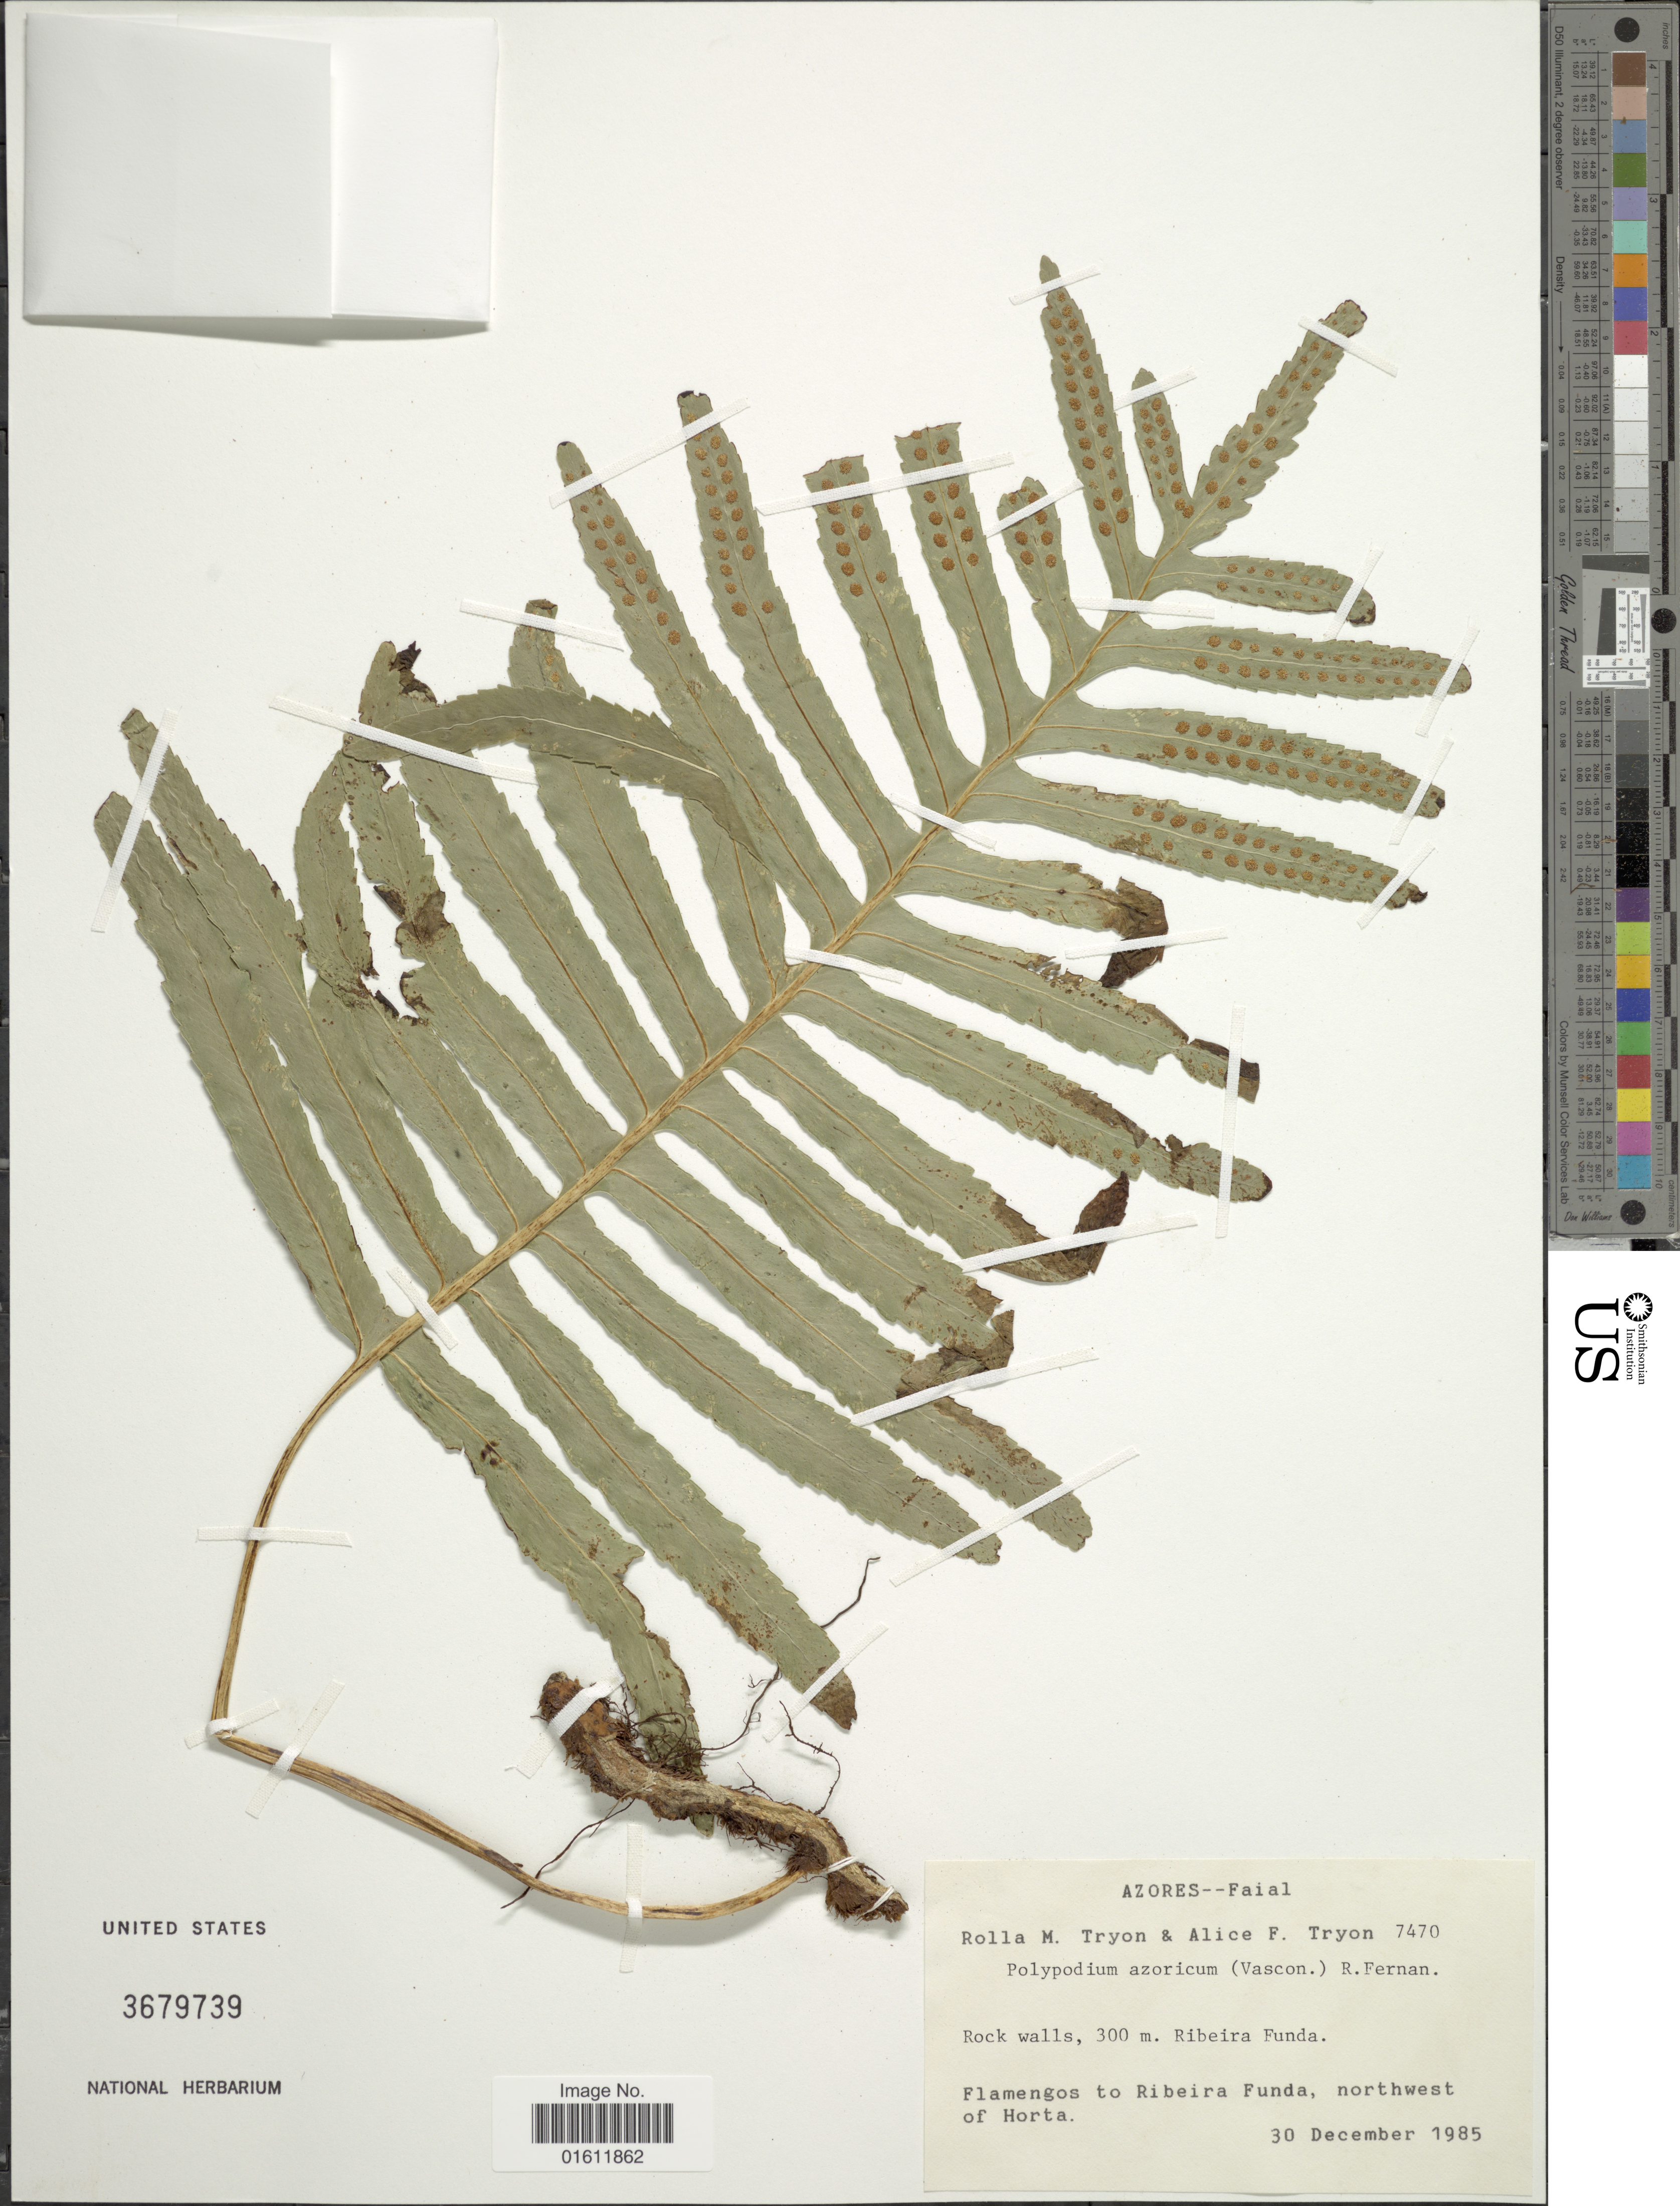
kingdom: Plantae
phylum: Tracheophyta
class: Polypodiopsida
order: Polypodiales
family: Polypodiaceae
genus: Polypodium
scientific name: Polypodium azoricum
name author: (Vasc.) Rosenst.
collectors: R. M. Tryon & A. F. Tryon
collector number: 7470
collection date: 1985-12-30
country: Portugal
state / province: Azores (Aut. Reg.)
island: Faial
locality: Faial, rock walls, Flamengos to Ribeira Funda, northwest of Horta.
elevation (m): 300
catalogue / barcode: US 3679739